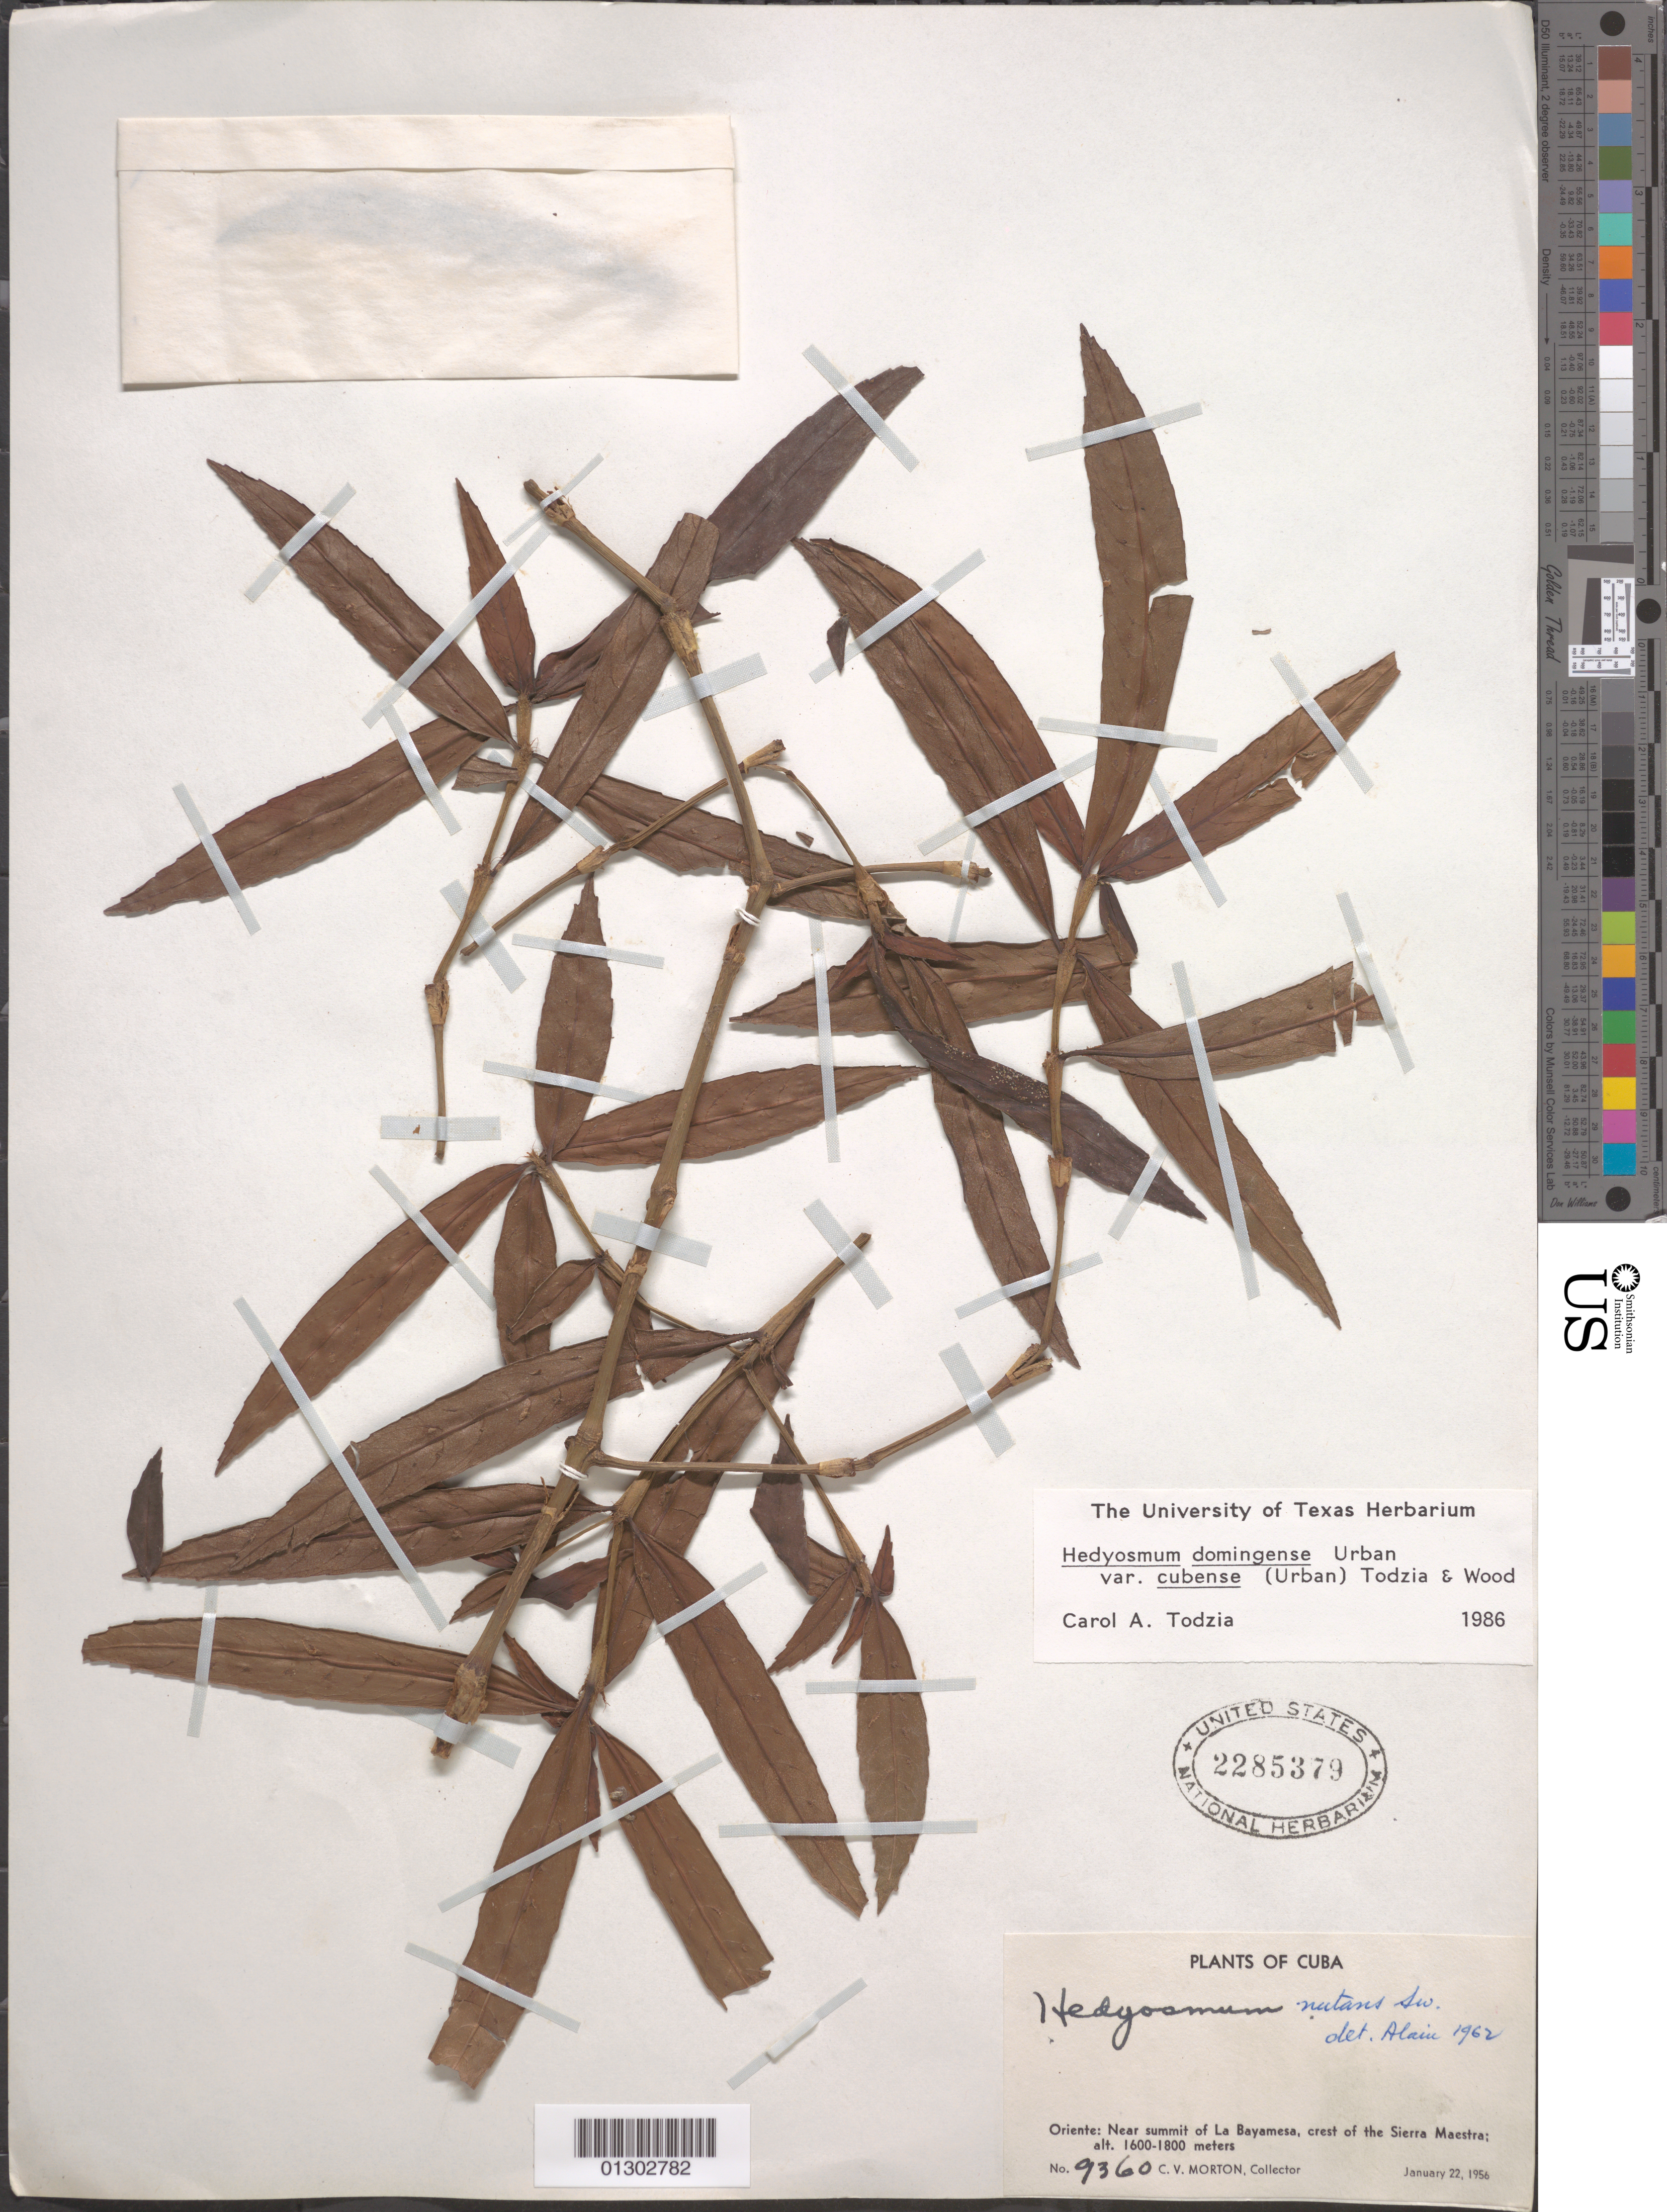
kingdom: Plantae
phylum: Tracheophyta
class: Magnoliopsida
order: Chloranthales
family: Chloranthaceae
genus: Hedyosmum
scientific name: Hedyosmum domingense var. cubense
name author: (Urb.) Todzia & C.E. Wood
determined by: Todzia, C. A., (TEX), University of Texas Austin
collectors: C. V. Morton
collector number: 9360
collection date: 1956-01-22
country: Cuba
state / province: Guantanamo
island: Cuba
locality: Sierra Maestra, near summit of La Bayamesa.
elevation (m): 1600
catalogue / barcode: US 2285379